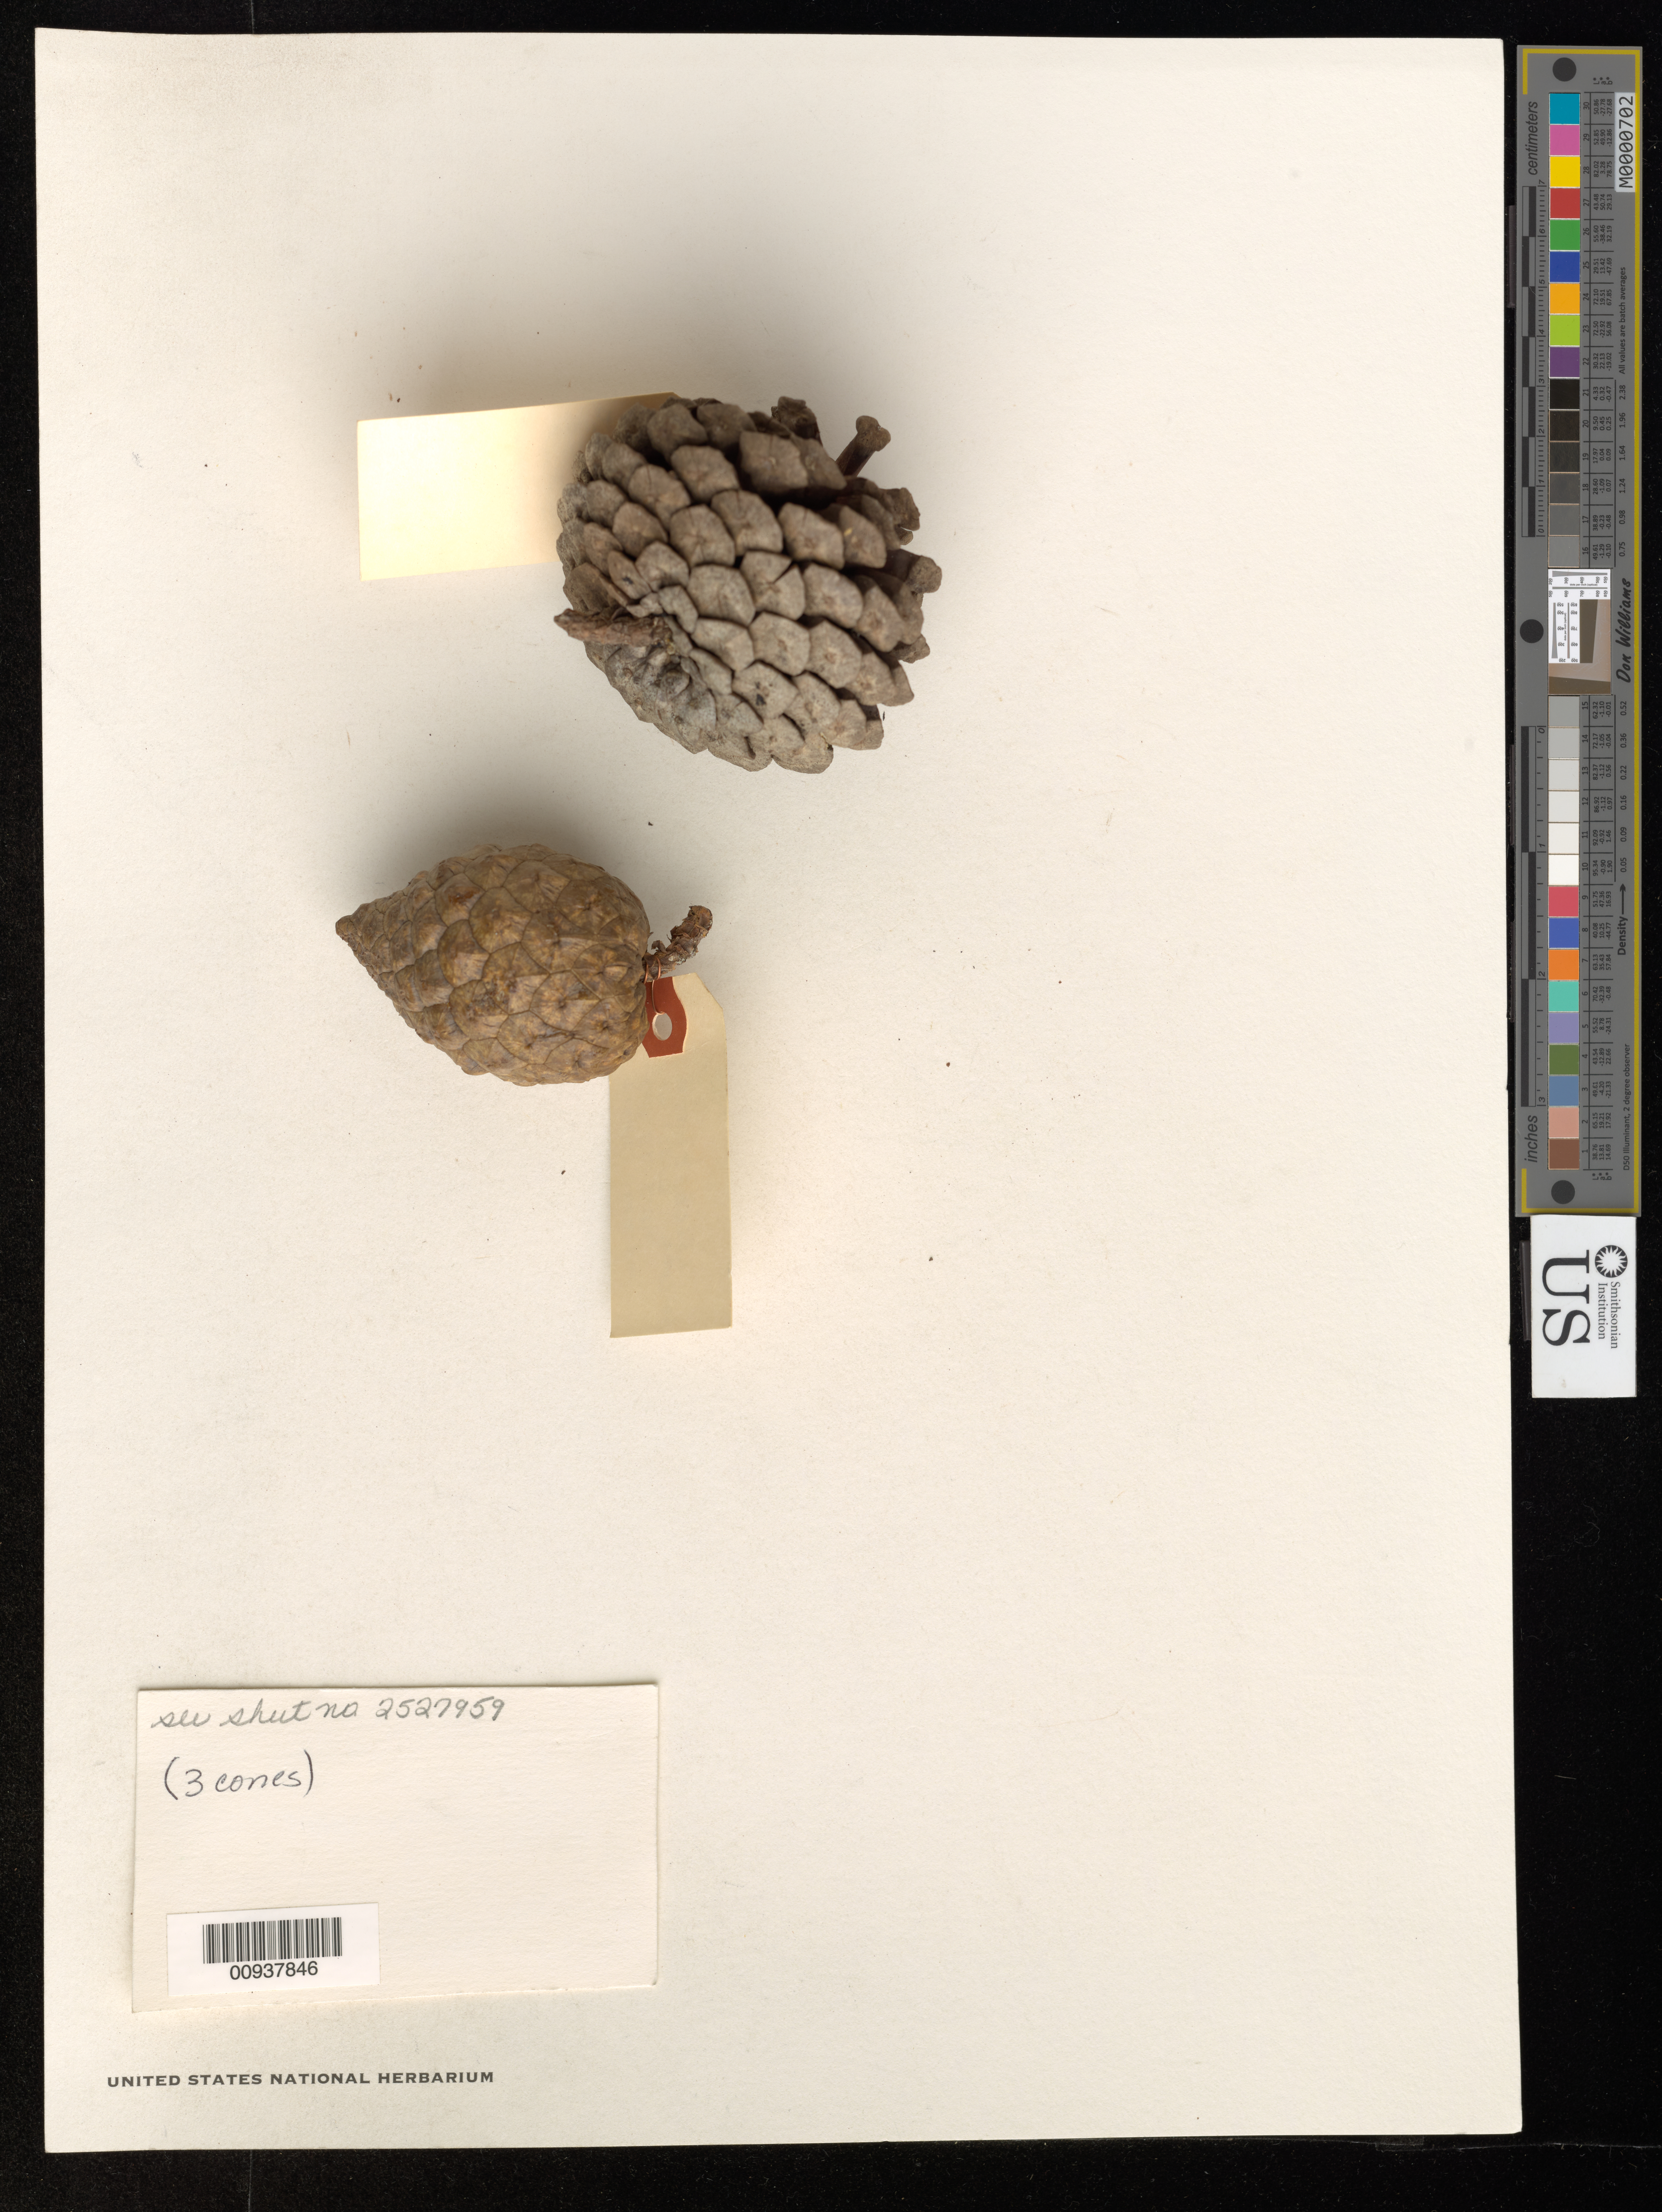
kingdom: Plantae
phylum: Tracheophyta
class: Pinopsida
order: Pinales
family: Pinaceae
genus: Pinus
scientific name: Pinus oocarpa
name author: Schiede ex Schltdl.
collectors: E. L. Little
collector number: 17853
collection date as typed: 26 Sep 1960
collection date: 1960-09-26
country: Mexico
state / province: Jalisco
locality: Puerta de las Tablas, 40 km. SE of Ciudad Guzmán.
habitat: Pine forest.